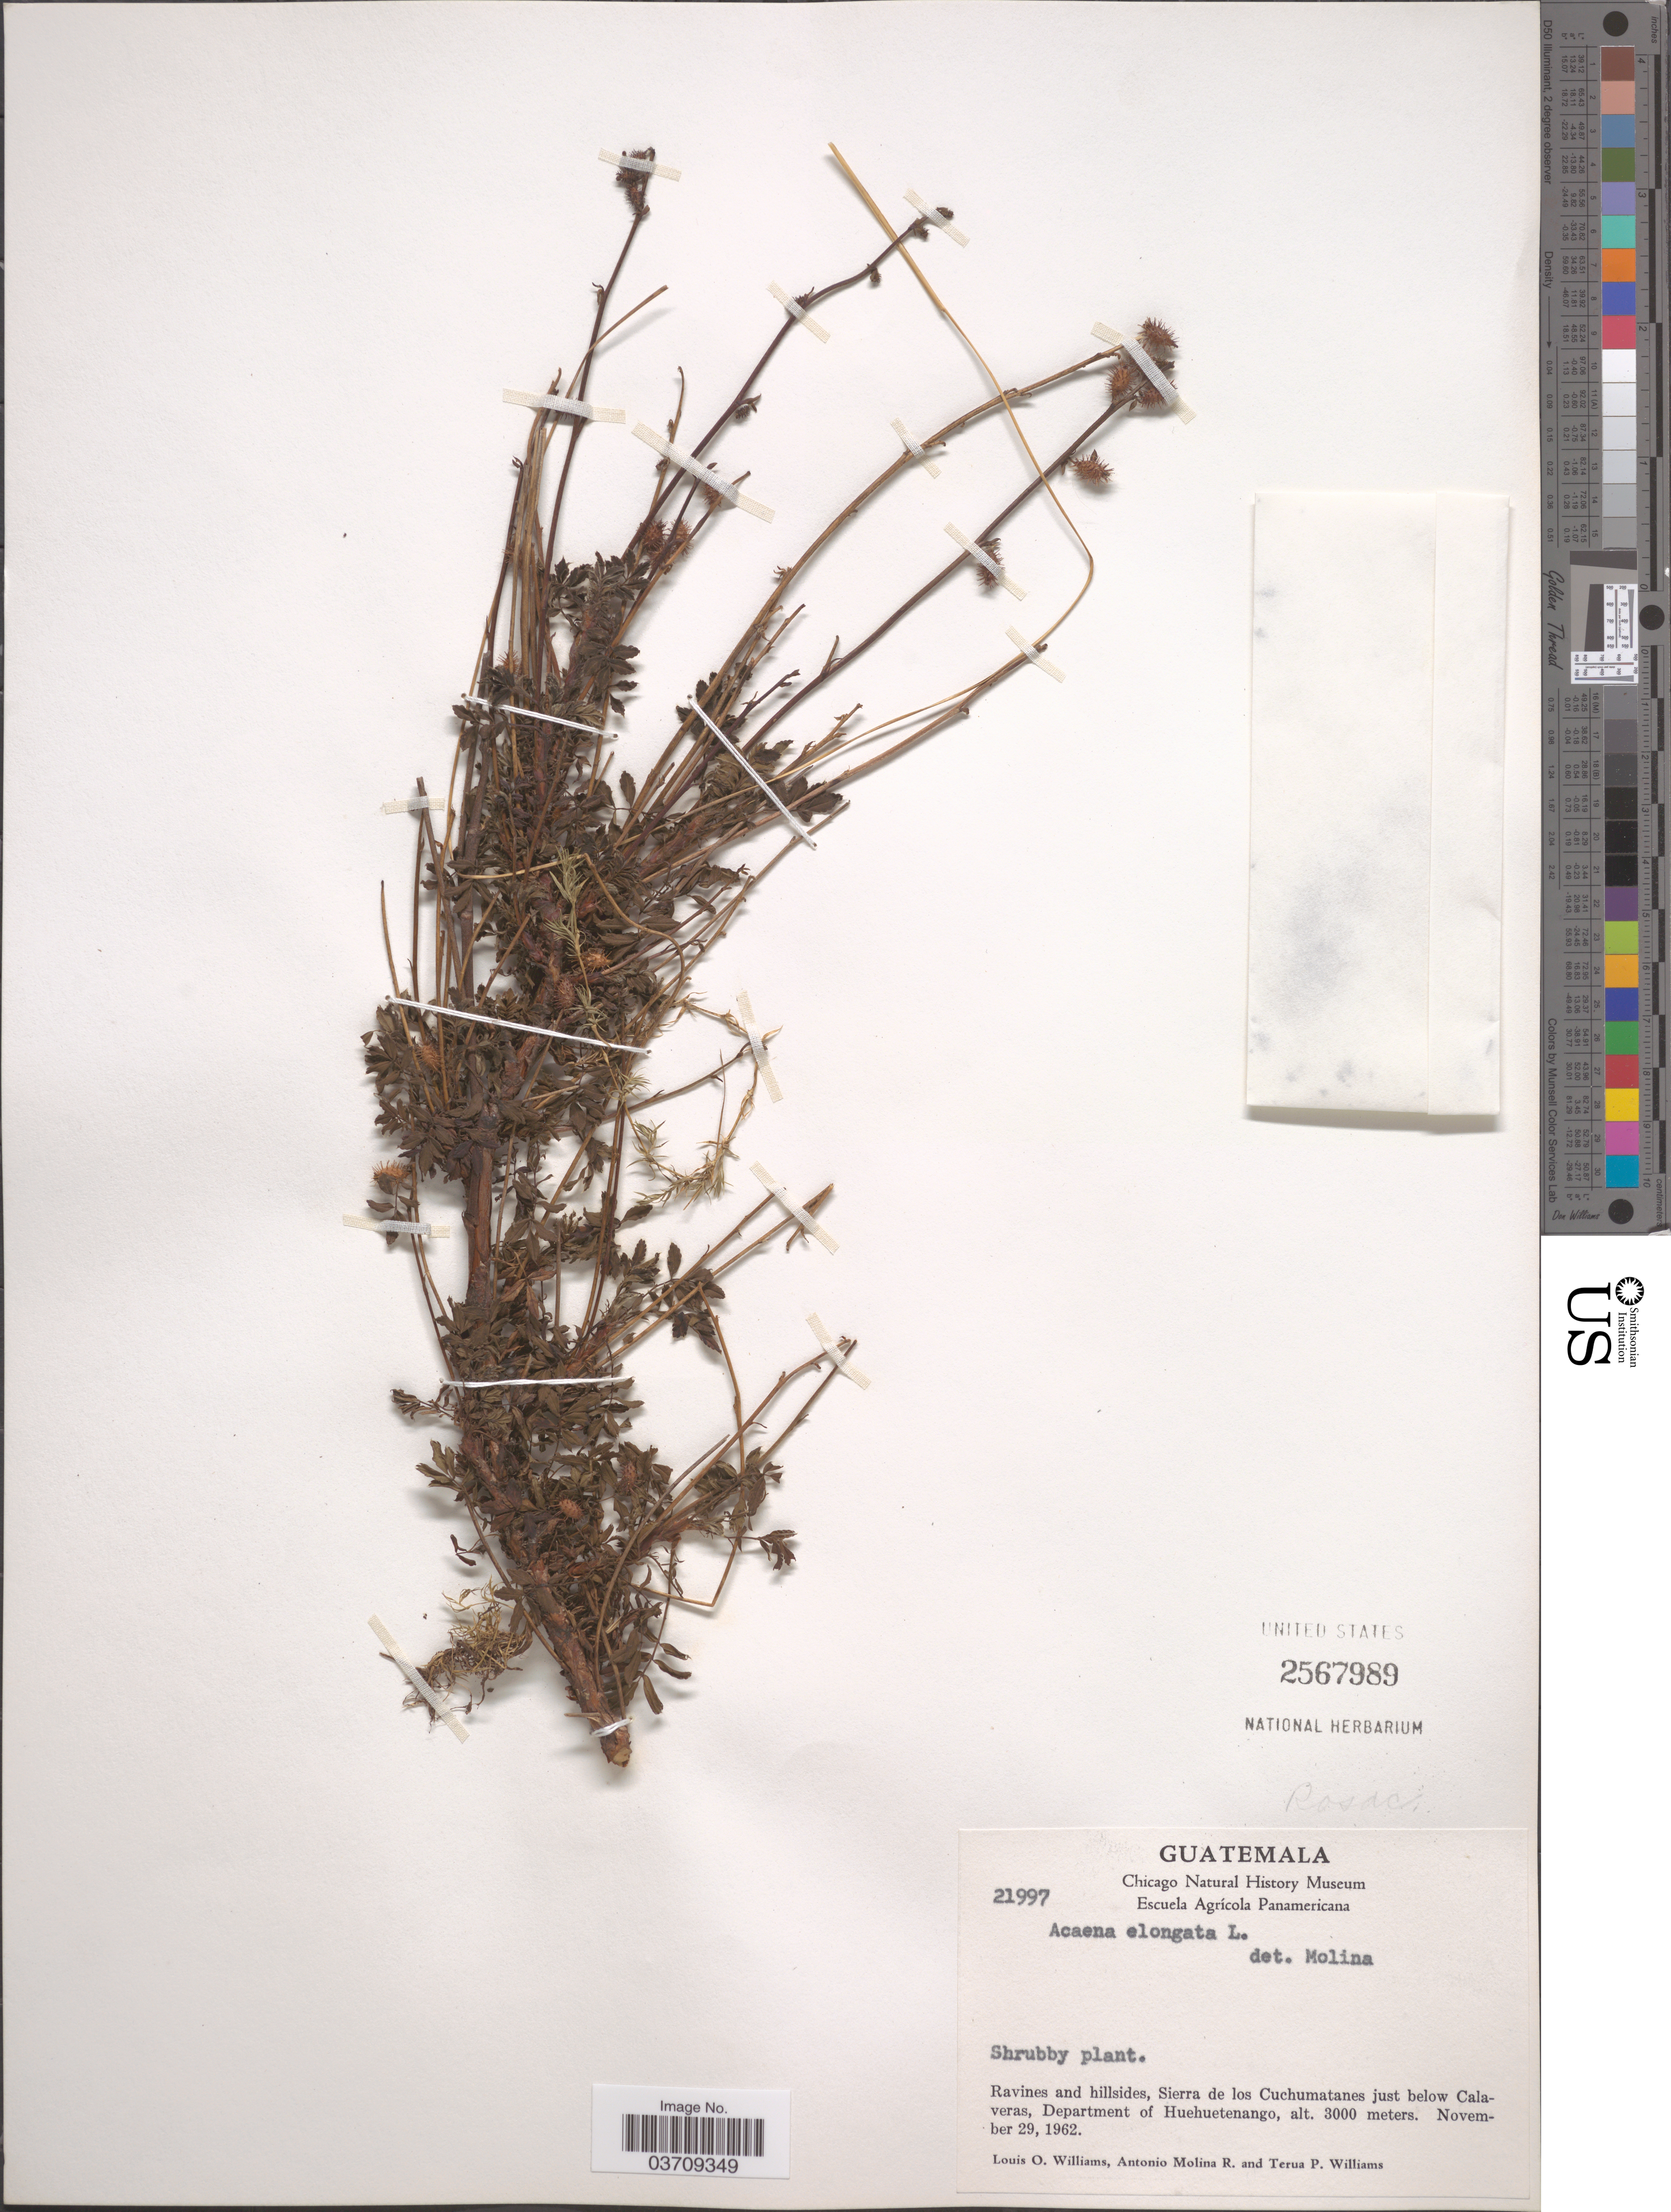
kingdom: Plantae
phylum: Tracheophyta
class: Magnoliopsida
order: Rosales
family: Rosaceae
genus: Acaena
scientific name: Acaena elongata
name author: L.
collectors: L. O. Williams, A. Molina R. & T. Williams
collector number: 21997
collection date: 1962-11-29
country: Guatemala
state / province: Huehuetenango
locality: Sierra de los Cuchumatanes just below Calaveras, Department of Huehuetenango.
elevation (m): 3000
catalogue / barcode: US 2567989